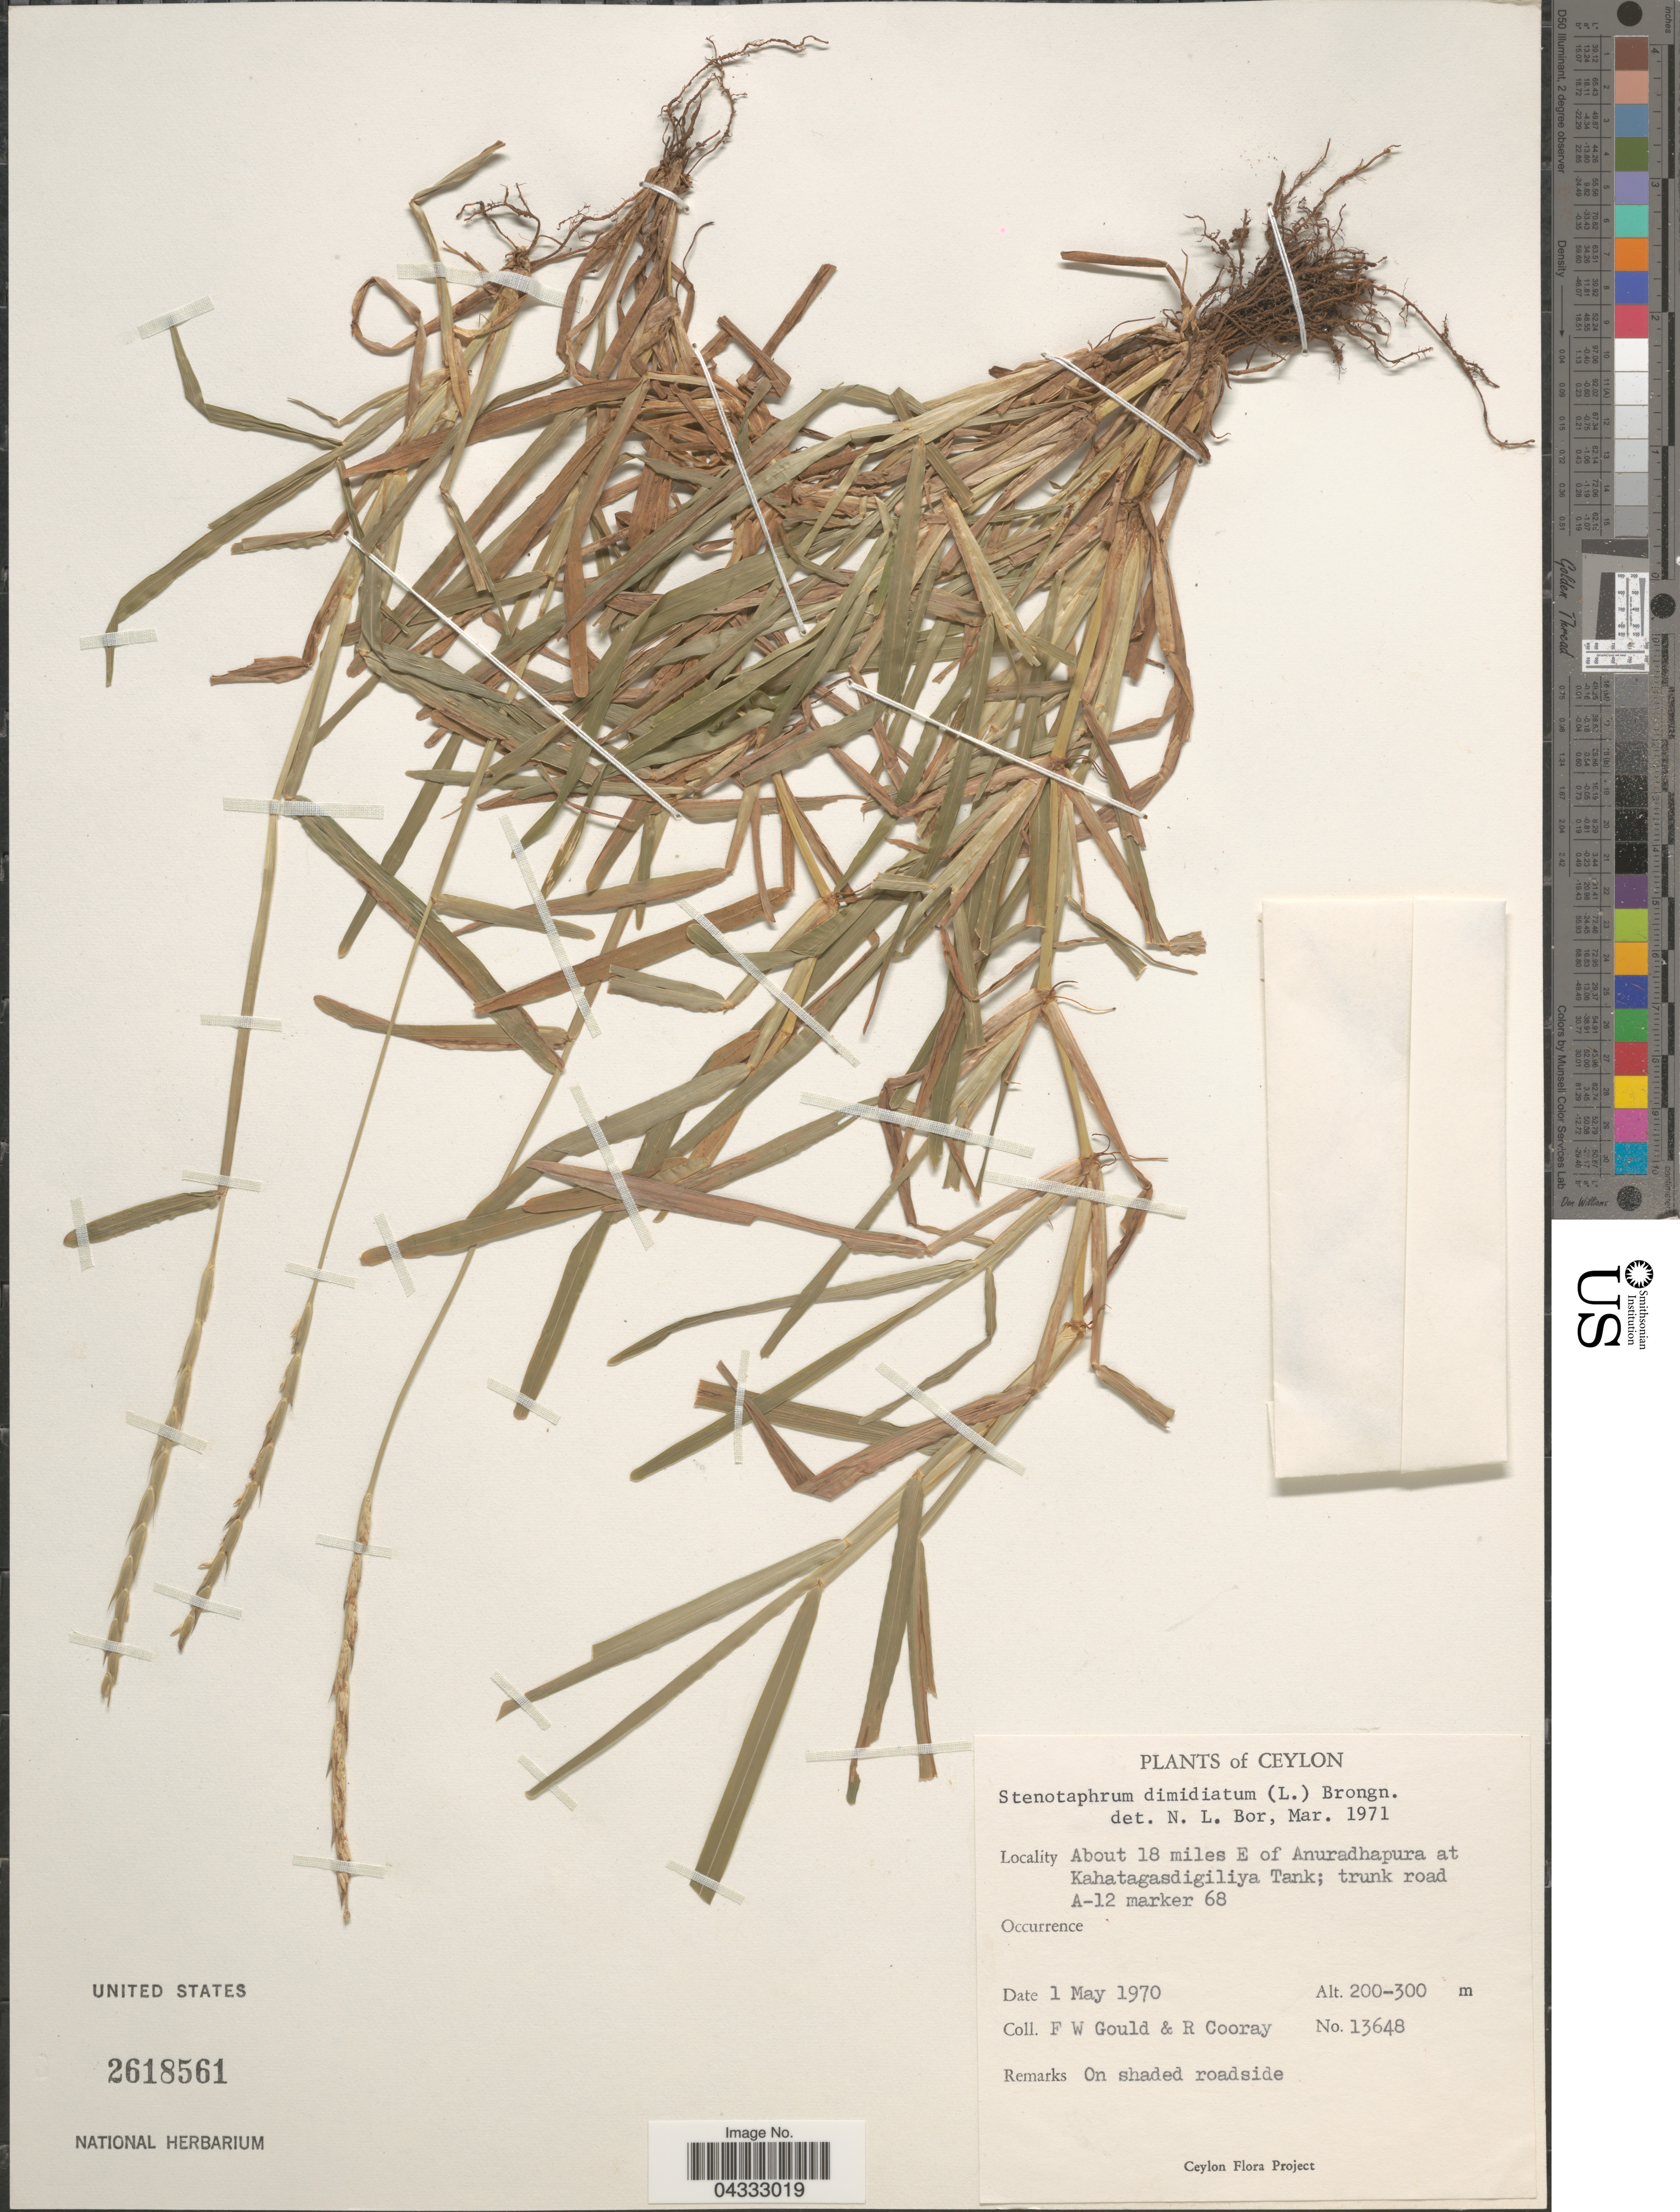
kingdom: Plantae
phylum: Tracheophyta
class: Liliopsida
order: Poales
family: Poaceae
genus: Stenotaphrum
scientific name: Stenotaphrum dimidiatum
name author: (L.) Brongn.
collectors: F. W. Gould & R. Cooray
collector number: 13648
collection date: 1970-05-01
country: Sri Lanka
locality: Ceylon. About 18 miles E of Anuradhapura at Kahatagasdigiliya Tank; trunk road A-12 marker 68. On shady roadside.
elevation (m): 200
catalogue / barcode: US 2618561